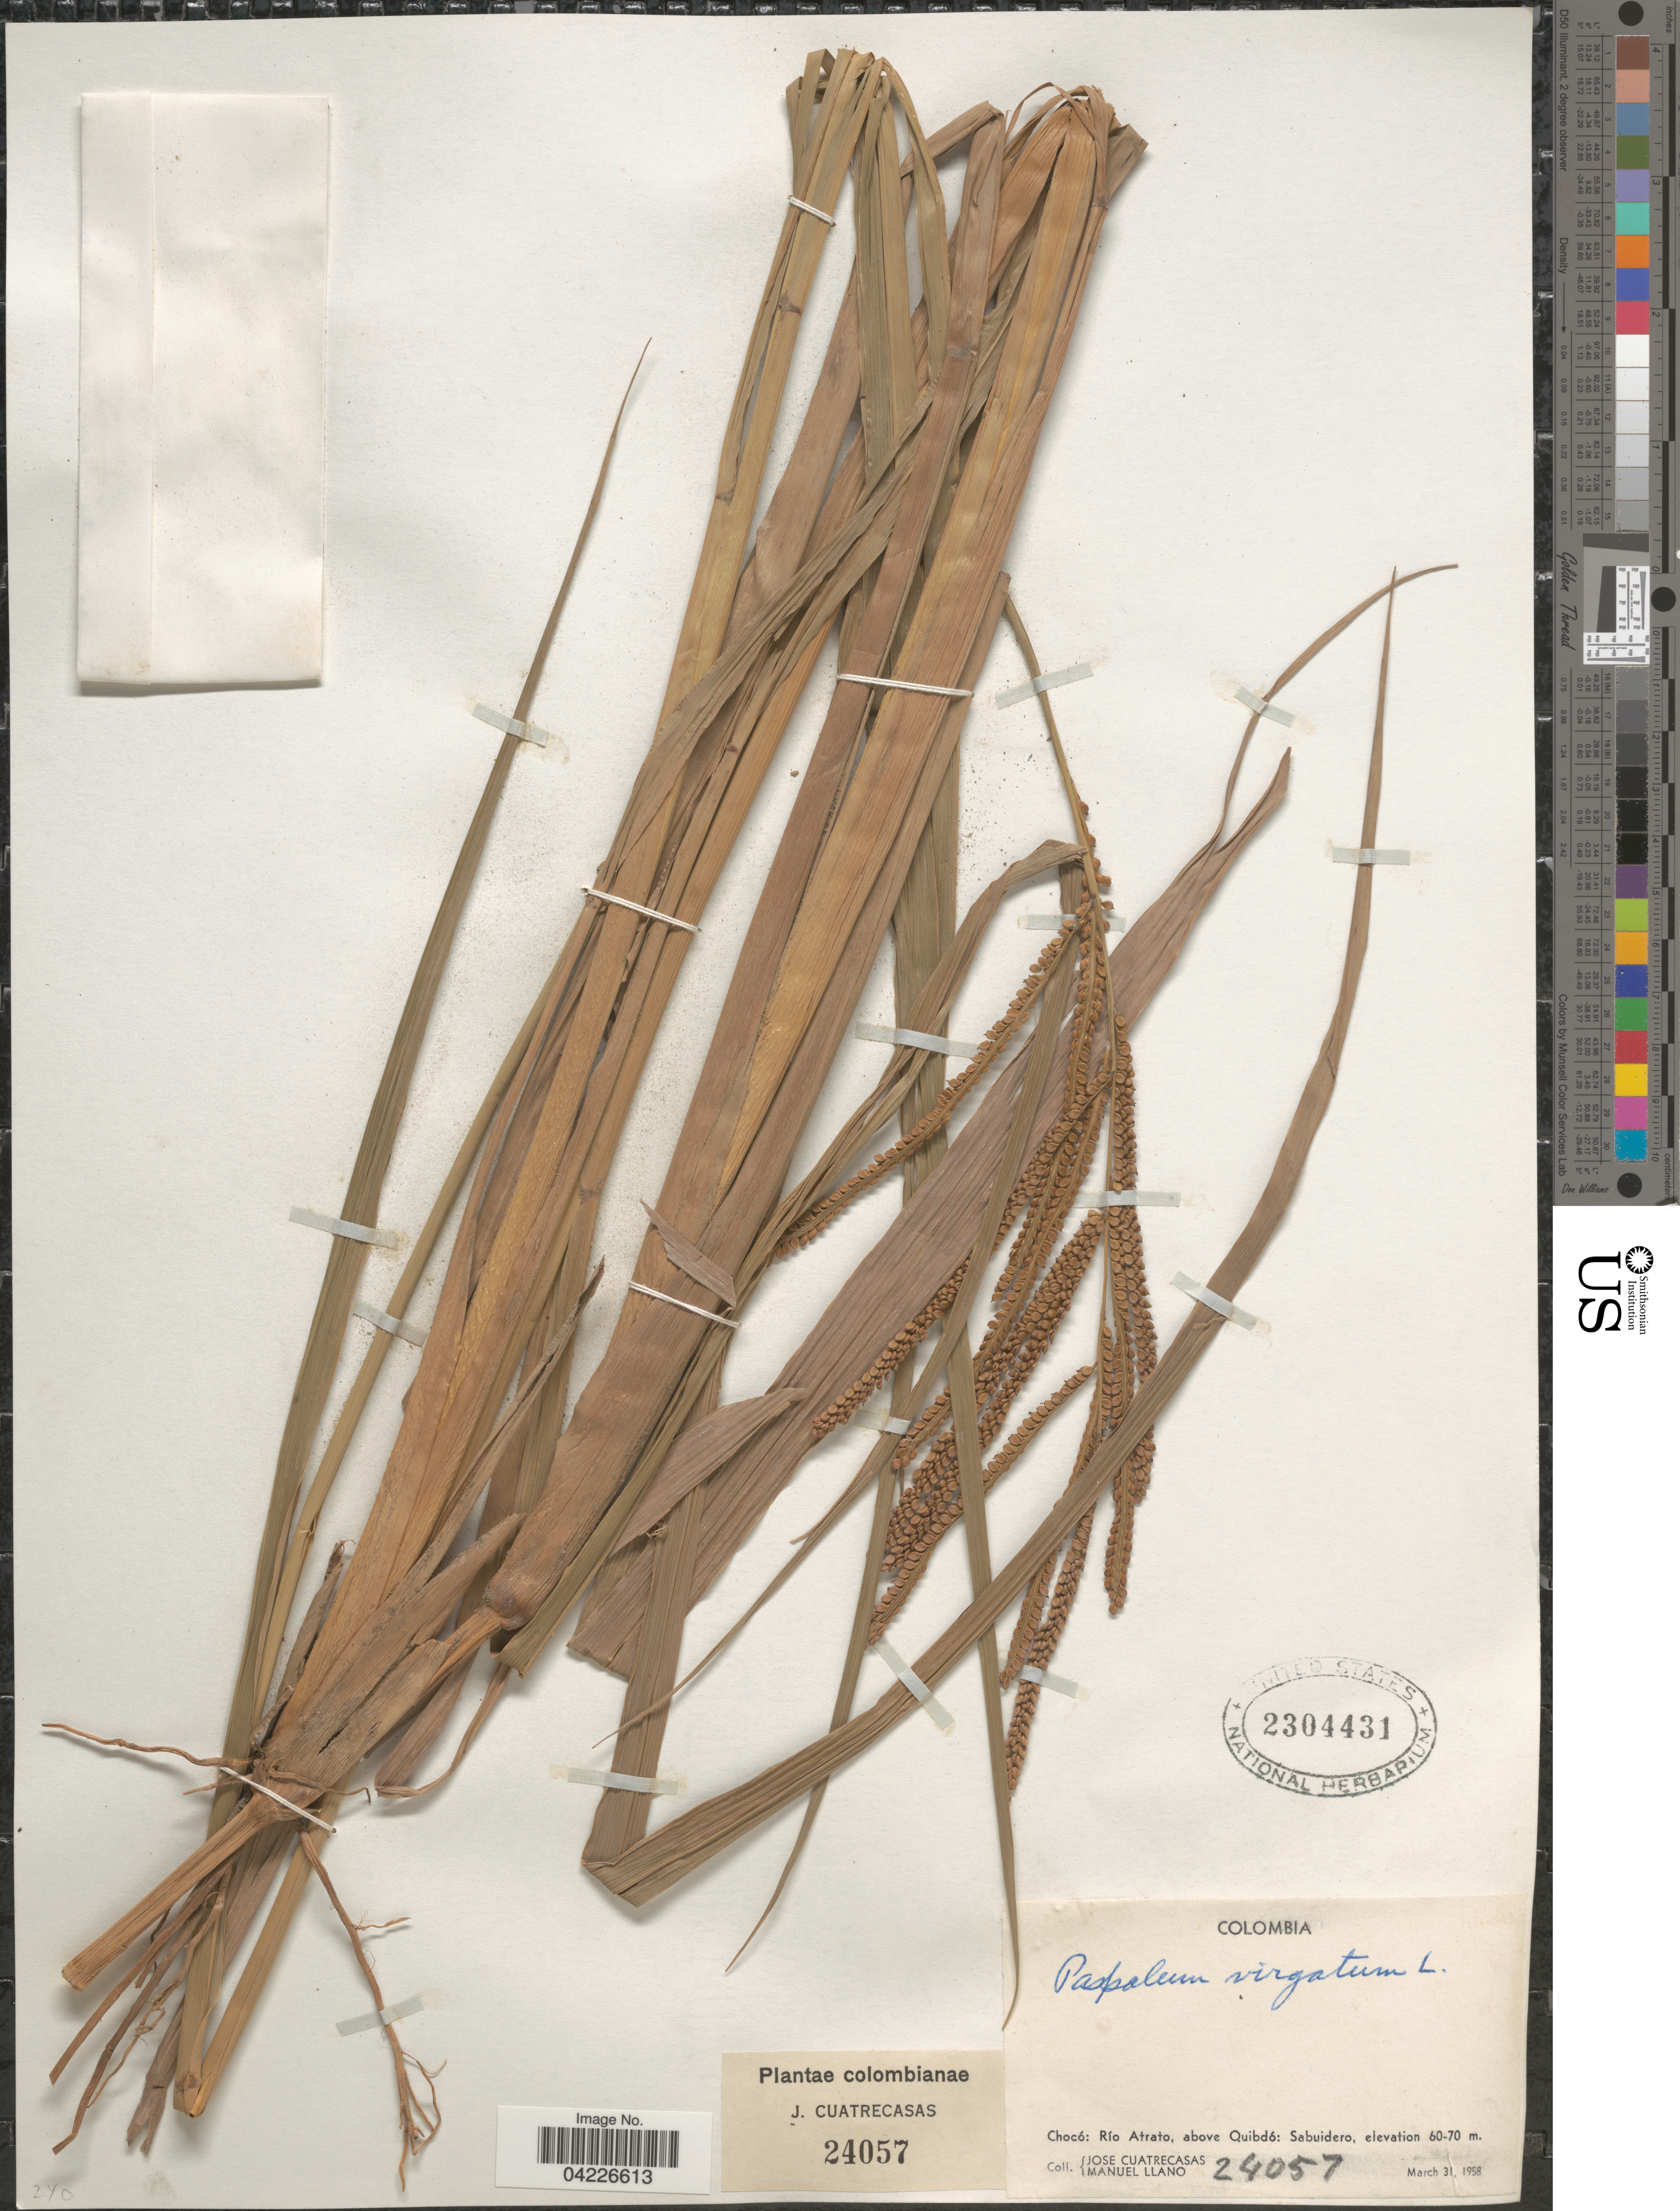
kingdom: Plantae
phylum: Tracheophyta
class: Liliopsida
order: Poales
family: Poaceae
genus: Paspalum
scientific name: Paspalum virgatum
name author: L.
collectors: J. Cuatrecasas & M. Llano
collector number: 24057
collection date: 1958-03-31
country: Colombia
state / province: Chocó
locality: Chocó: Río Atrato, above Quibdó: Sabuidero.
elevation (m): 60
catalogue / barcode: US 2304431